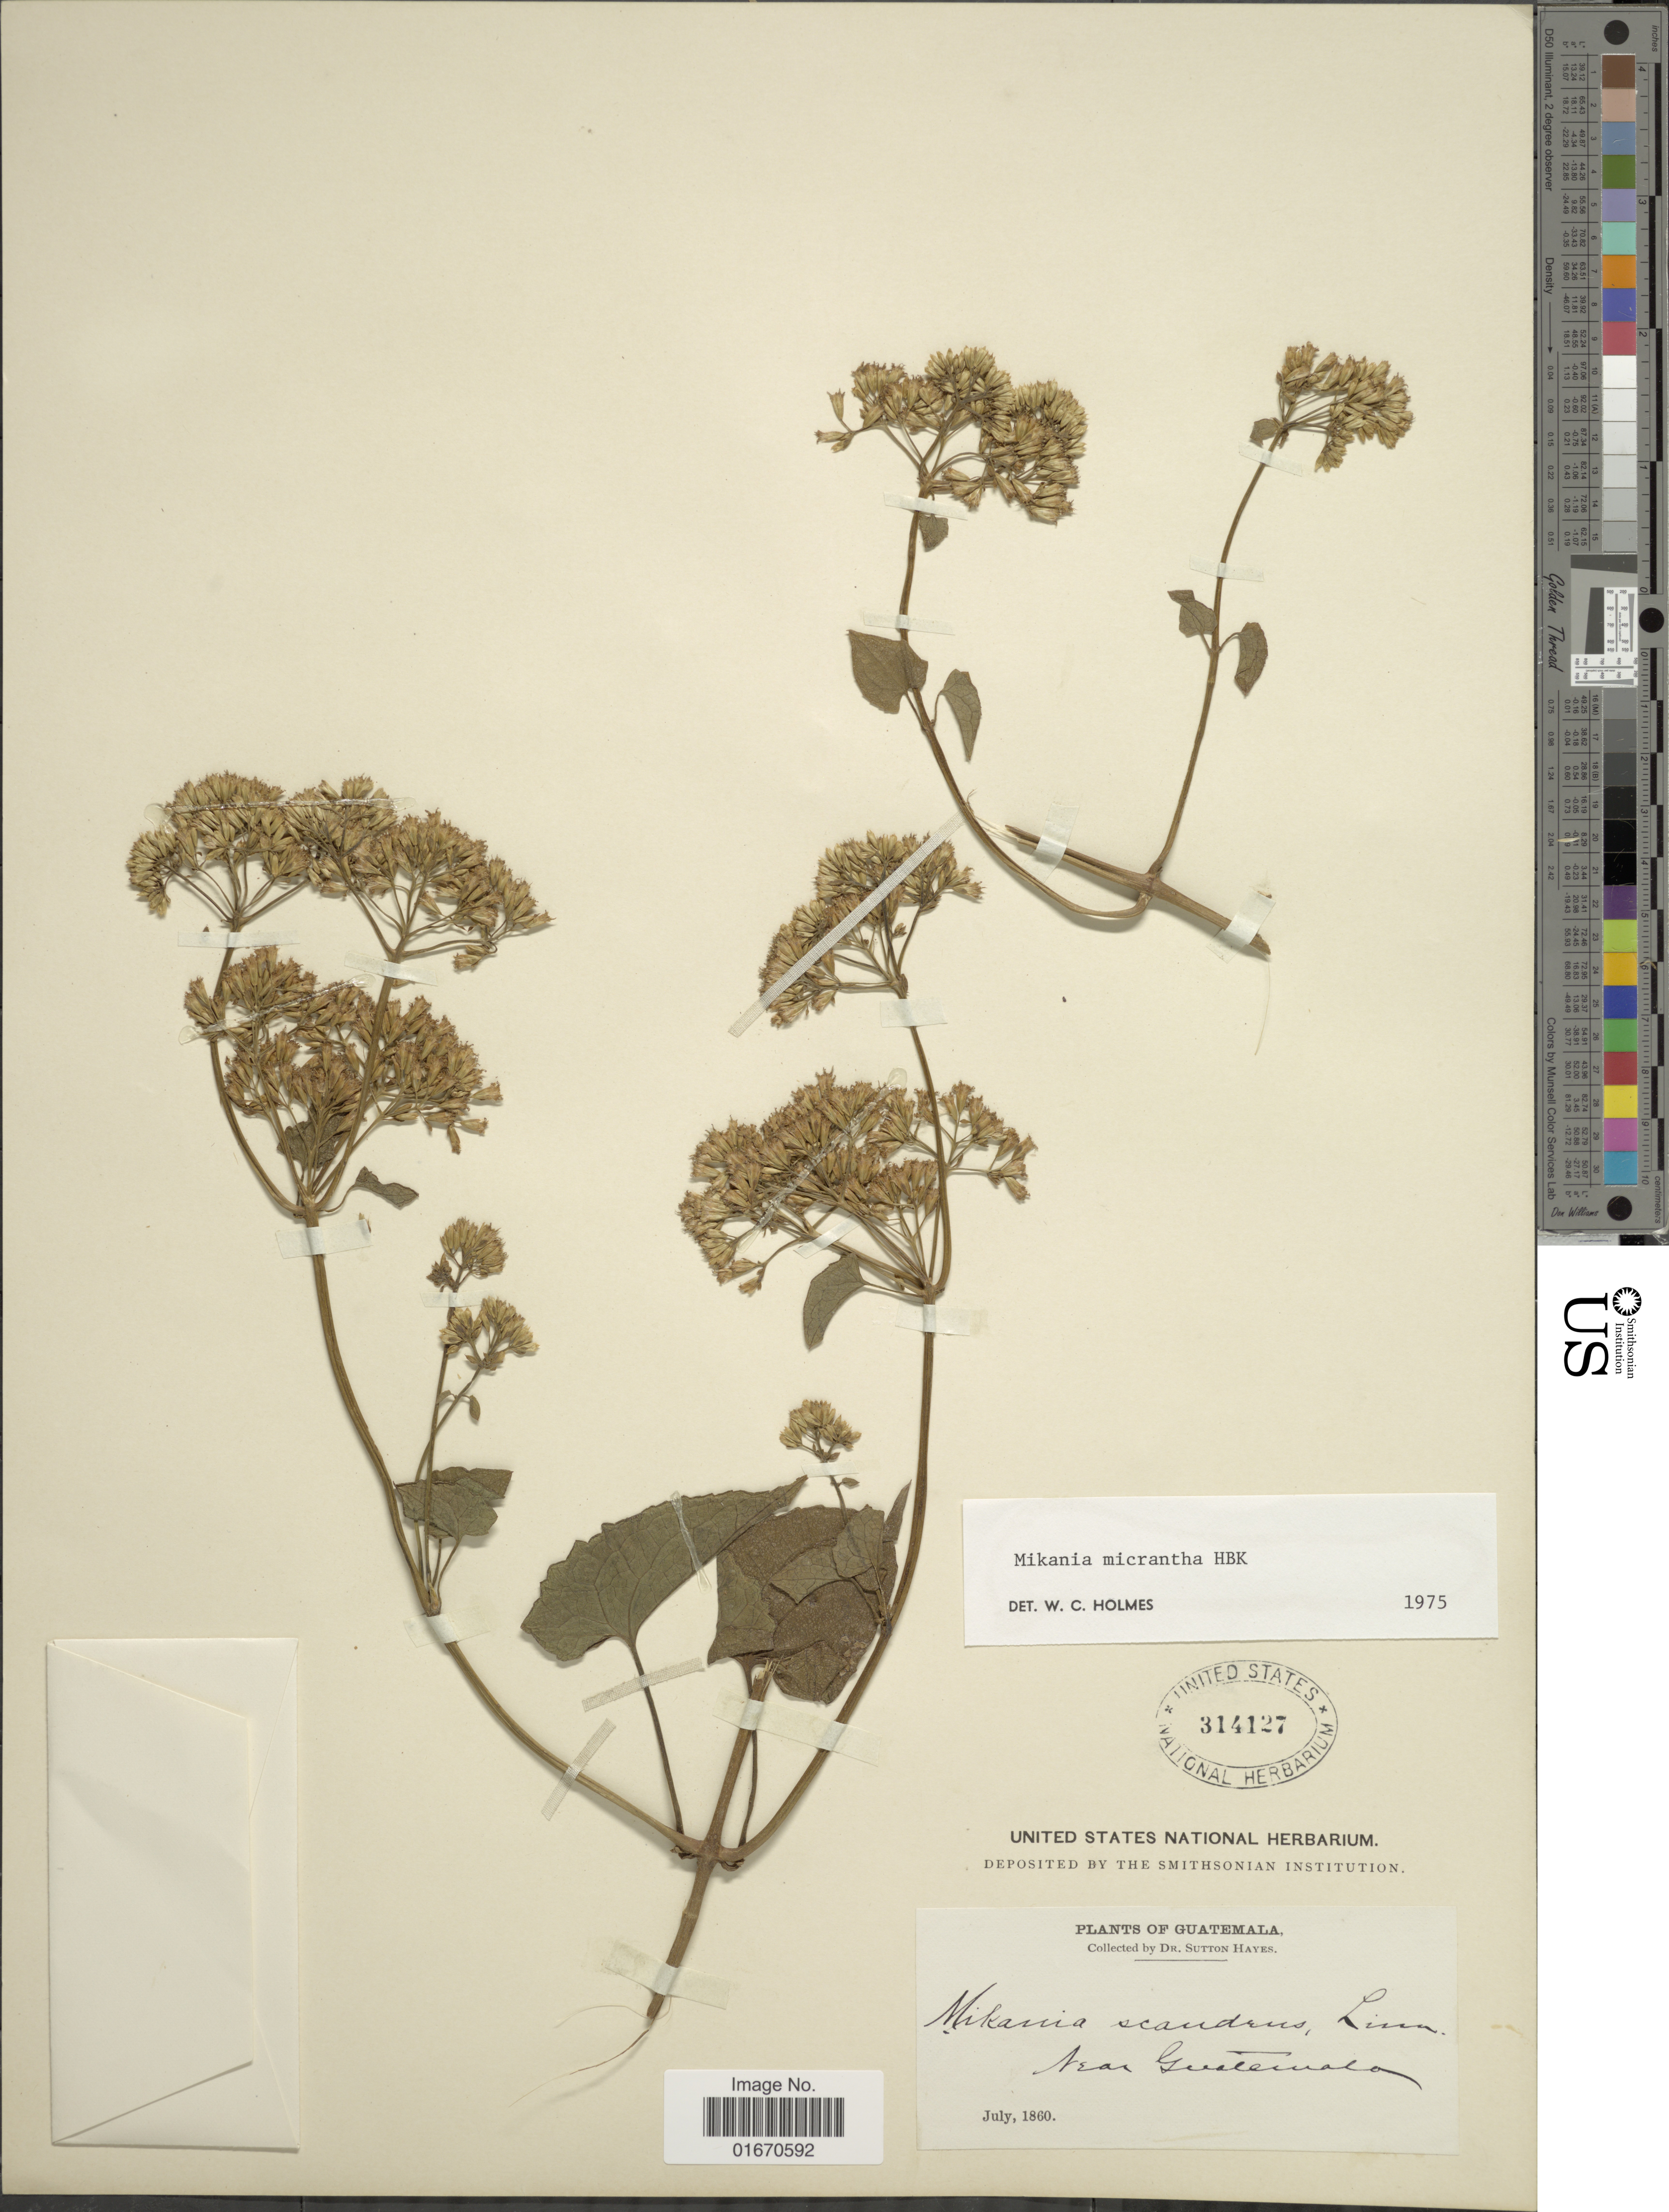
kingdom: Plantae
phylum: Tracheophyta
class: Magnoliopsida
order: Asterales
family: Asteraceae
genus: Mikania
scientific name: Mikania micrantha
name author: Kunth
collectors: S. Hayes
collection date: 1860-07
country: Guatemala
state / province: Guatemala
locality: Near Guatemala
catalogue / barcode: US 314127